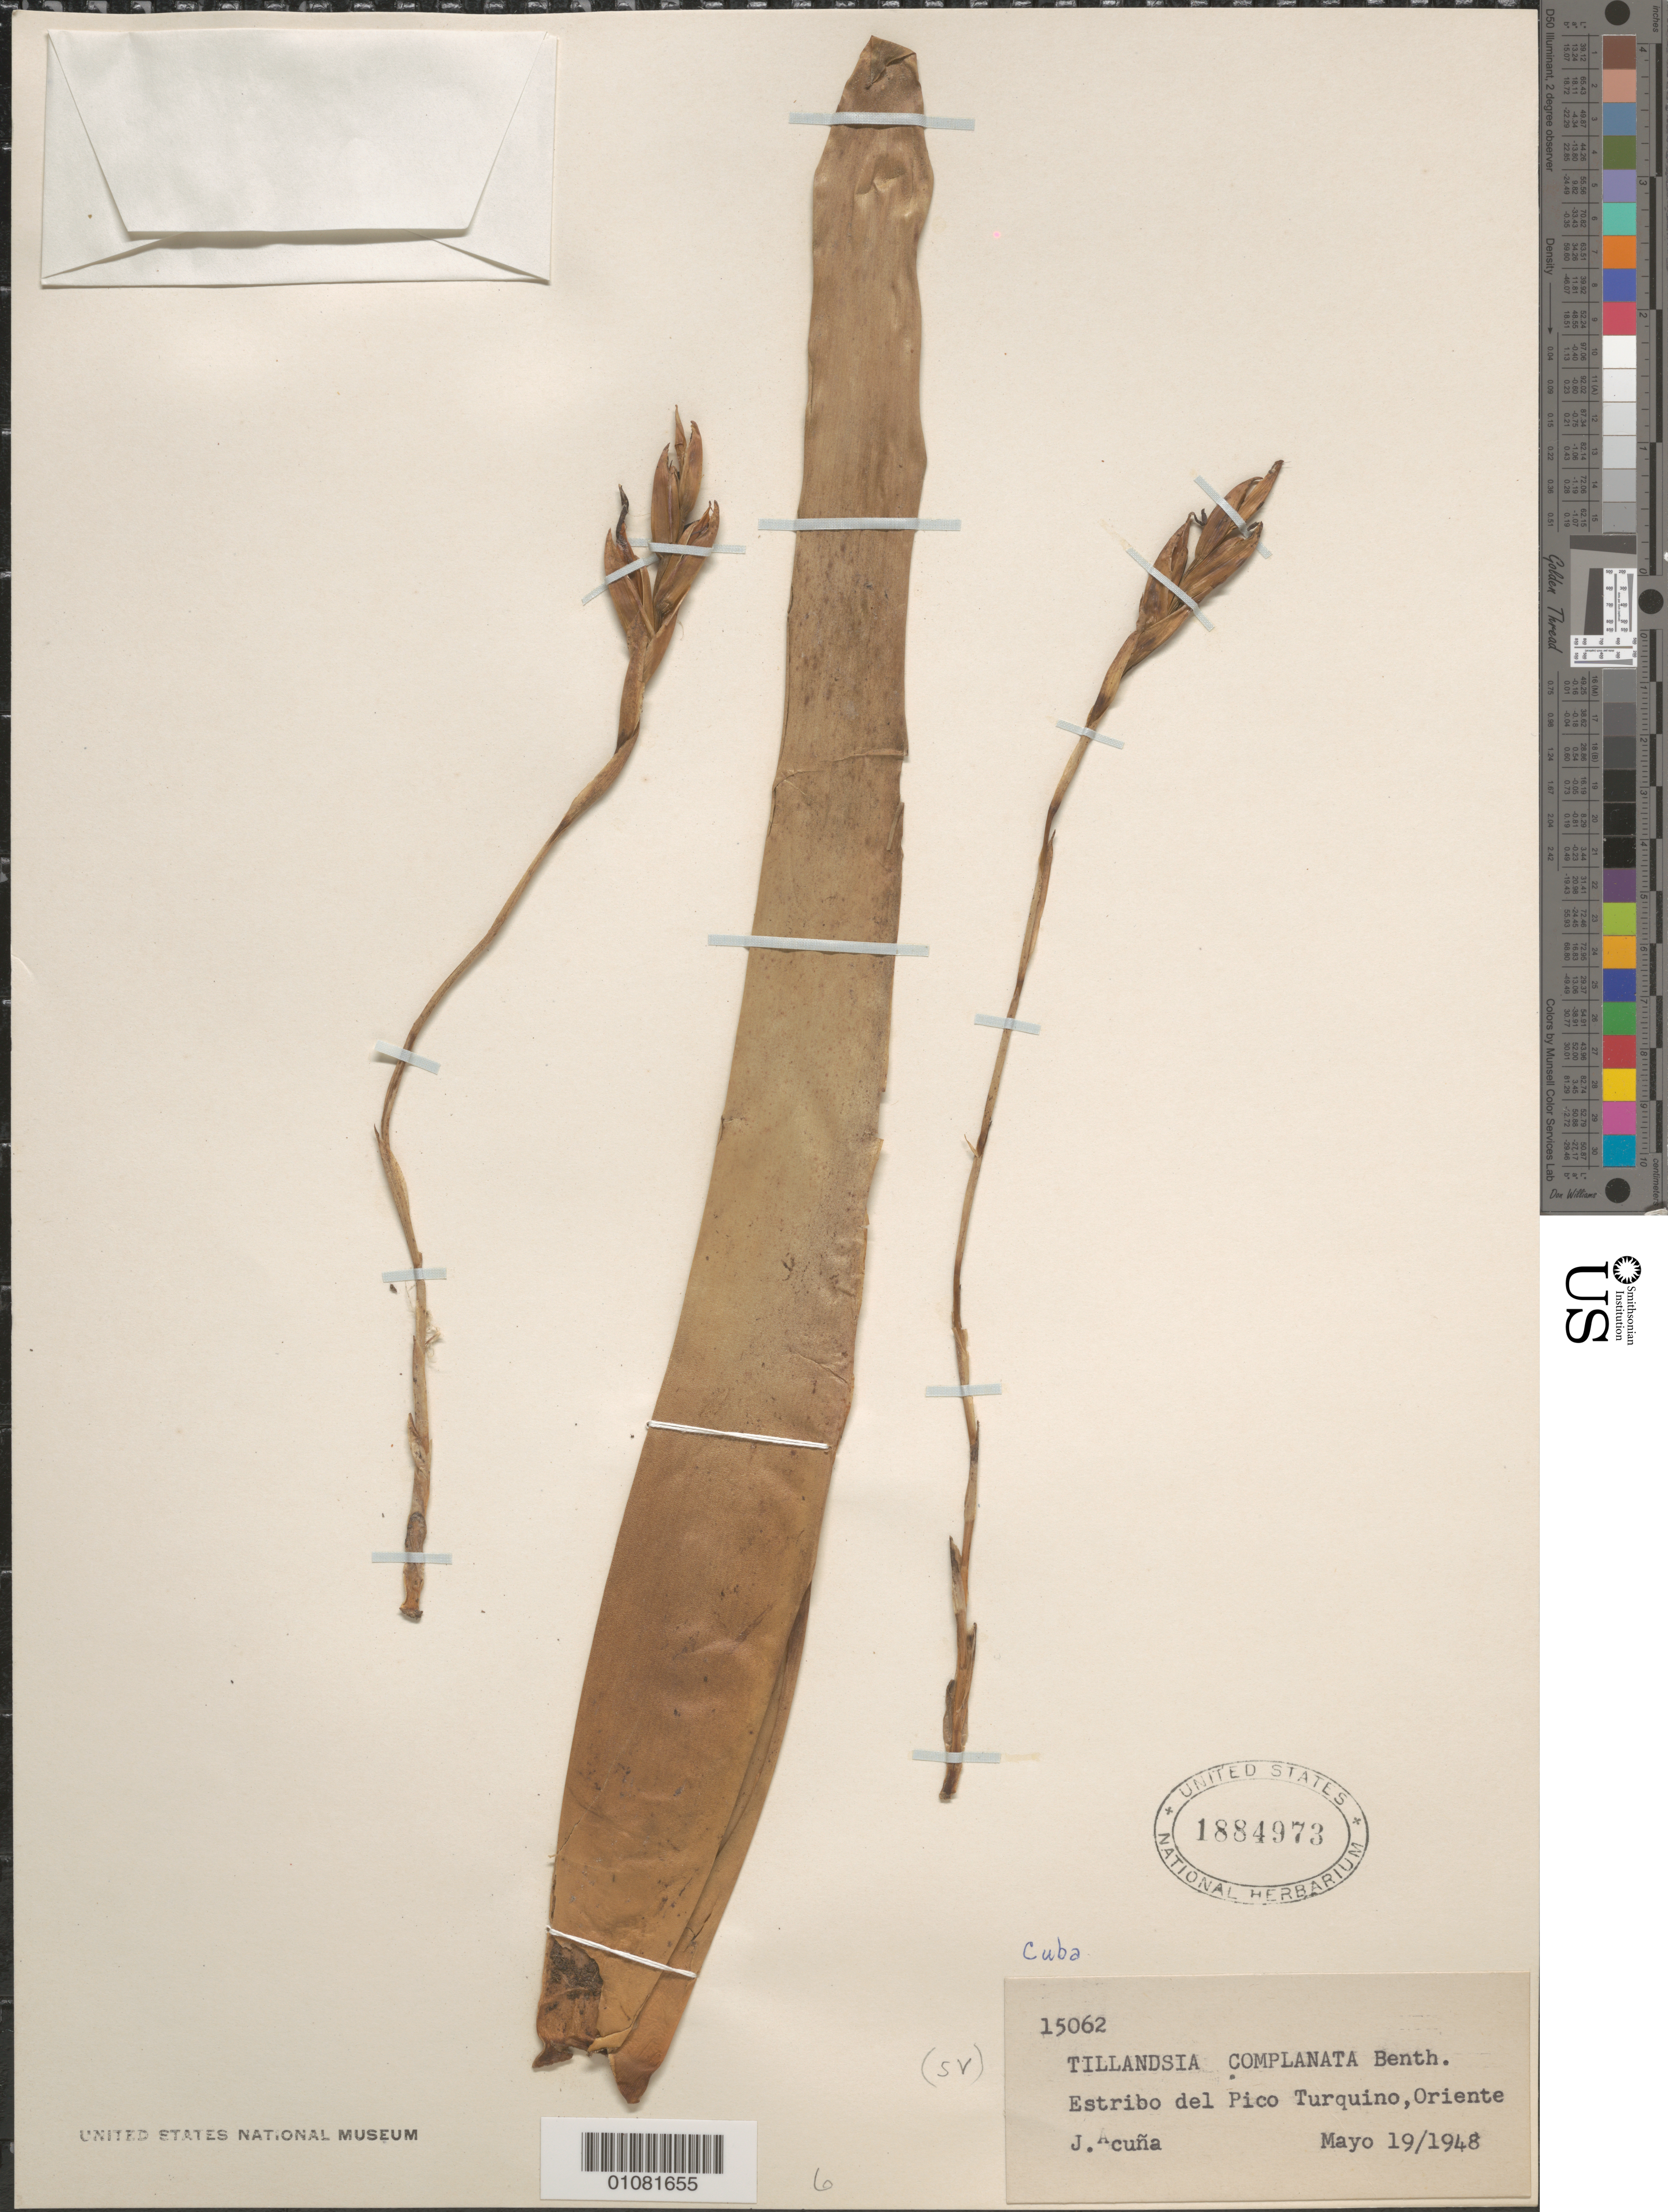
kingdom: Plantae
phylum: Tracheophyta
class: Liliopsida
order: Poales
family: Bromeliaceae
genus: Tillandsia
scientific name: Tillandsia complanata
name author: Benth.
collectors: J. Acuña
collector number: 15062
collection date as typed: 19 May 1948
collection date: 1948-05-19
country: Cuba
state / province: Santiago de Cuba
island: Cuba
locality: Estribo del Pico Turquino, Oriente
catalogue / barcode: US 1884973